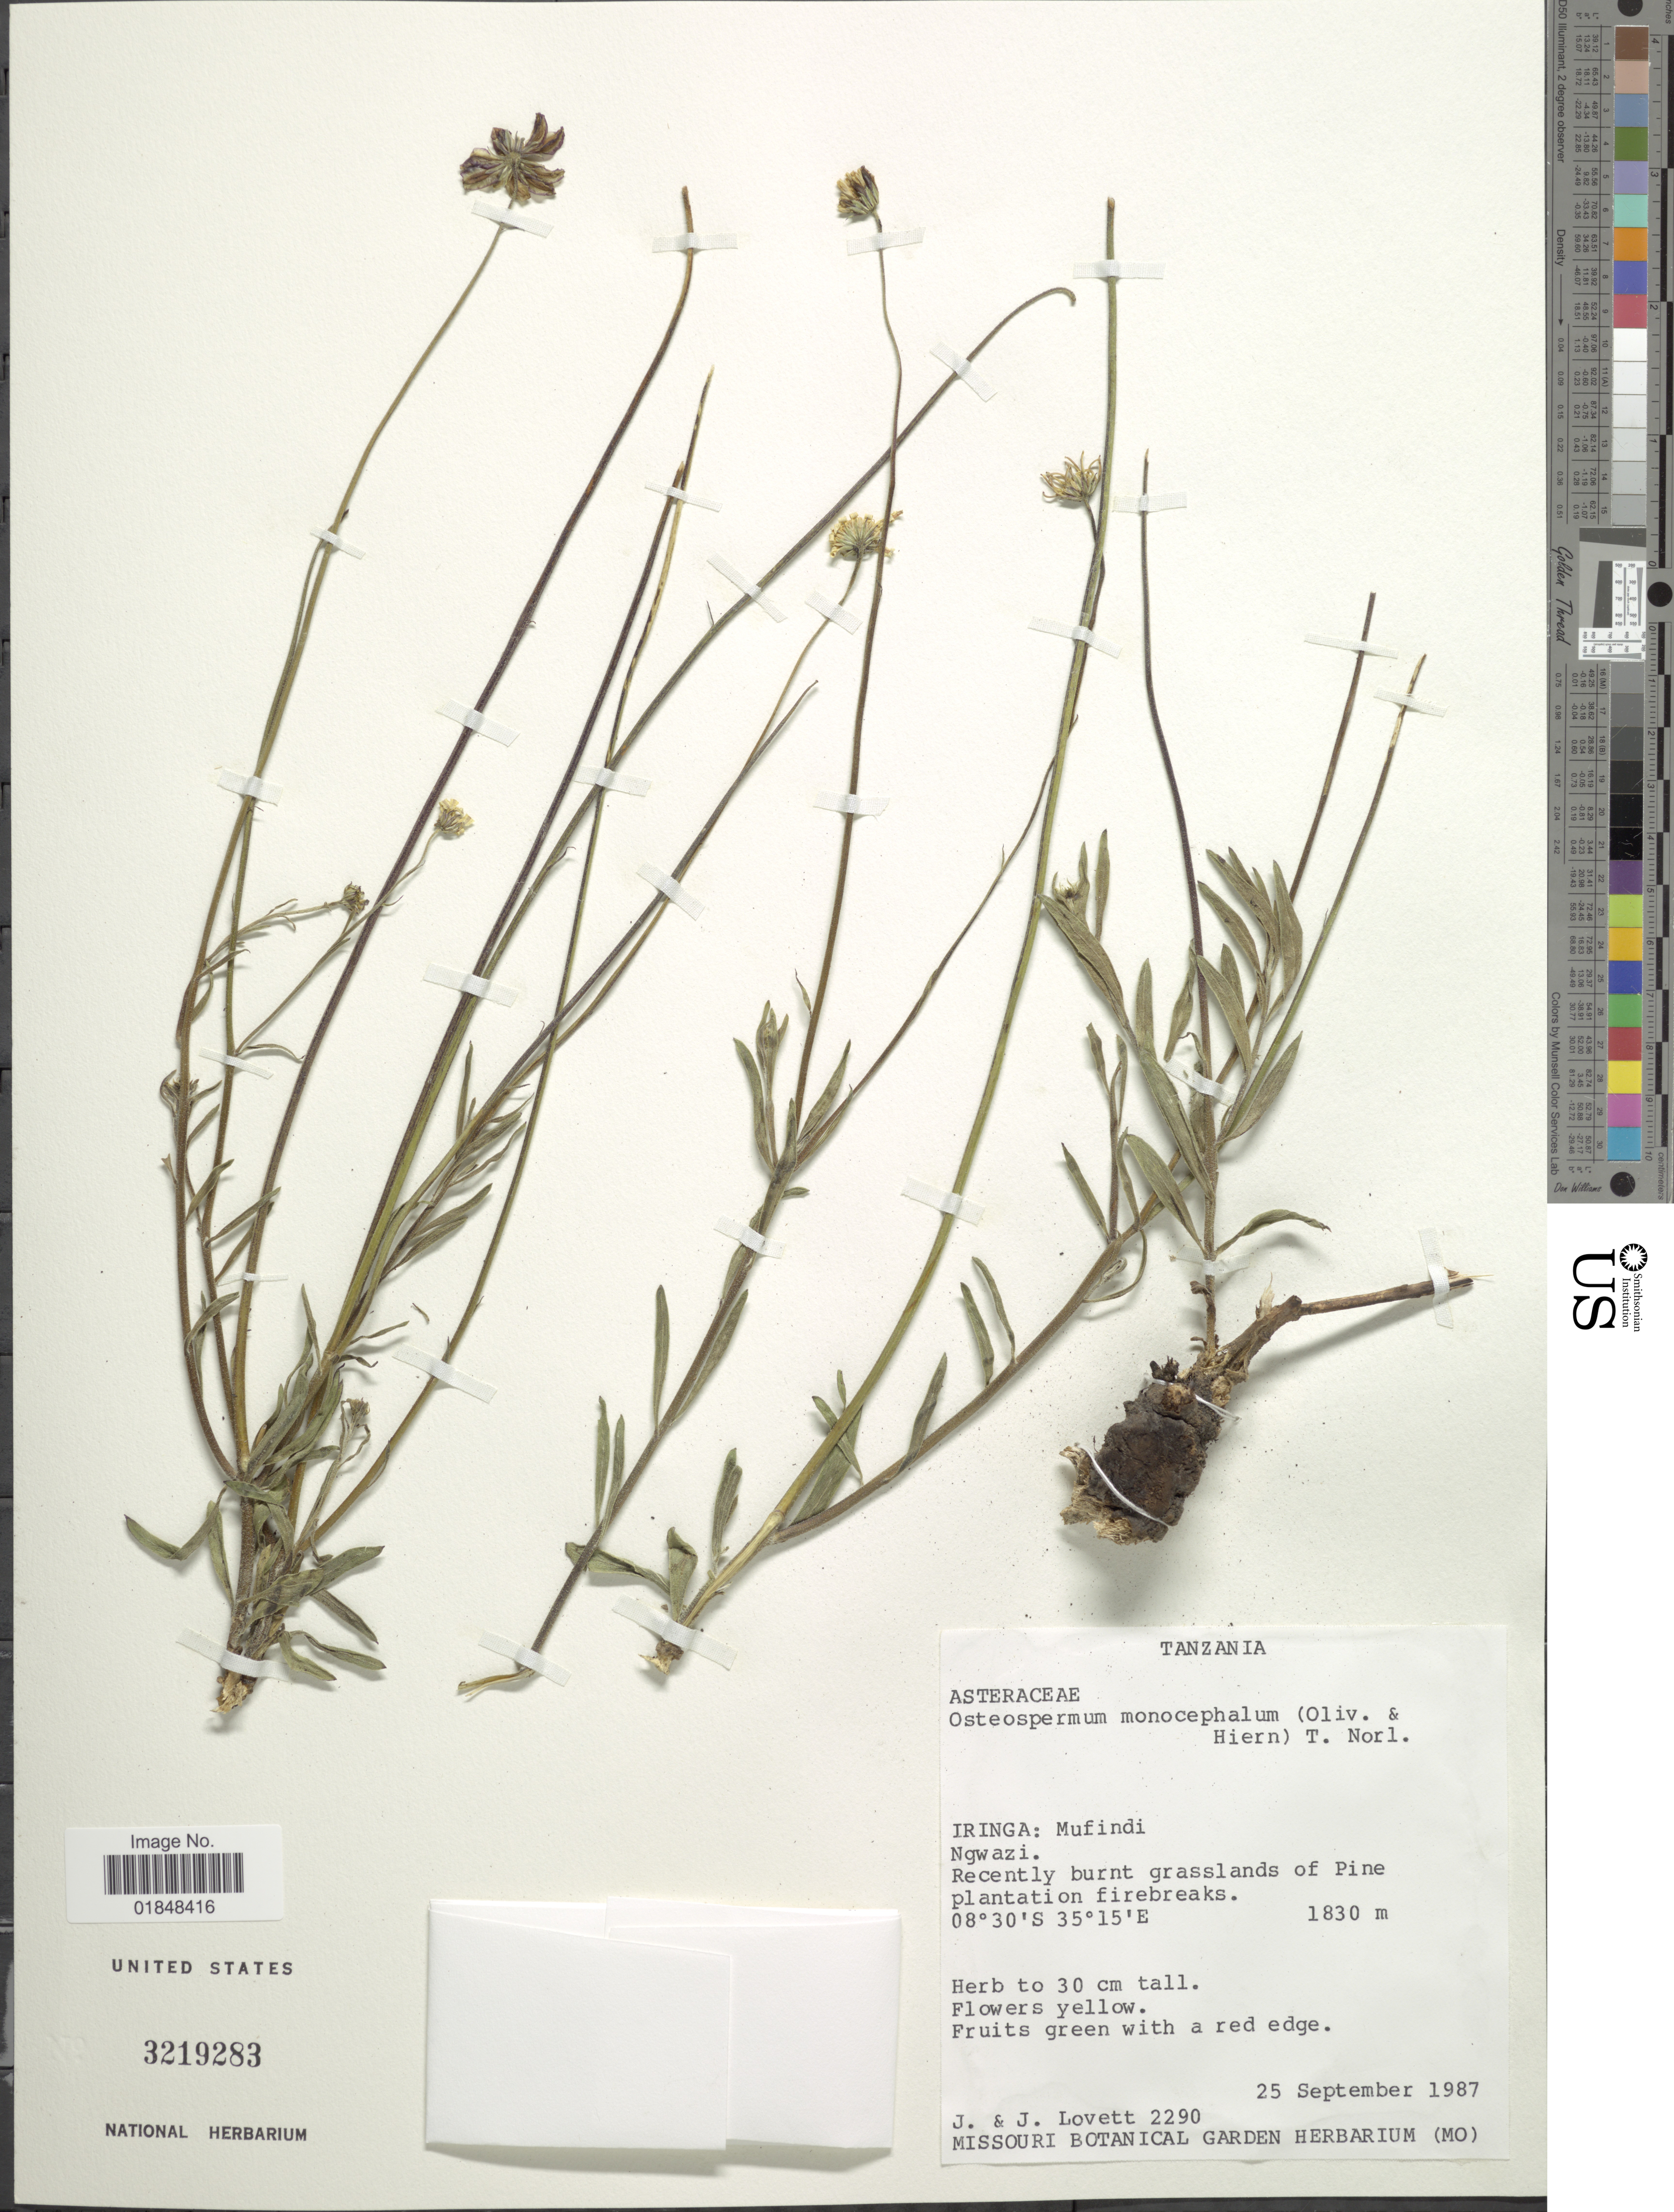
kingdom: Plantae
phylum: Tracheophyta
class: Magnoliopsida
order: Asterales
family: Asteraceae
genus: Osteospermum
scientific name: Osteospermum monocephalum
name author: (Oliv. & Hiern) Norl.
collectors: J. Lovett & J. Lovett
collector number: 2290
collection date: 1987-09-25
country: Tanzania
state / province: Iringa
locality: Mufindi. Ngwazi.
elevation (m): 1830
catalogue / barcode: US 3219283